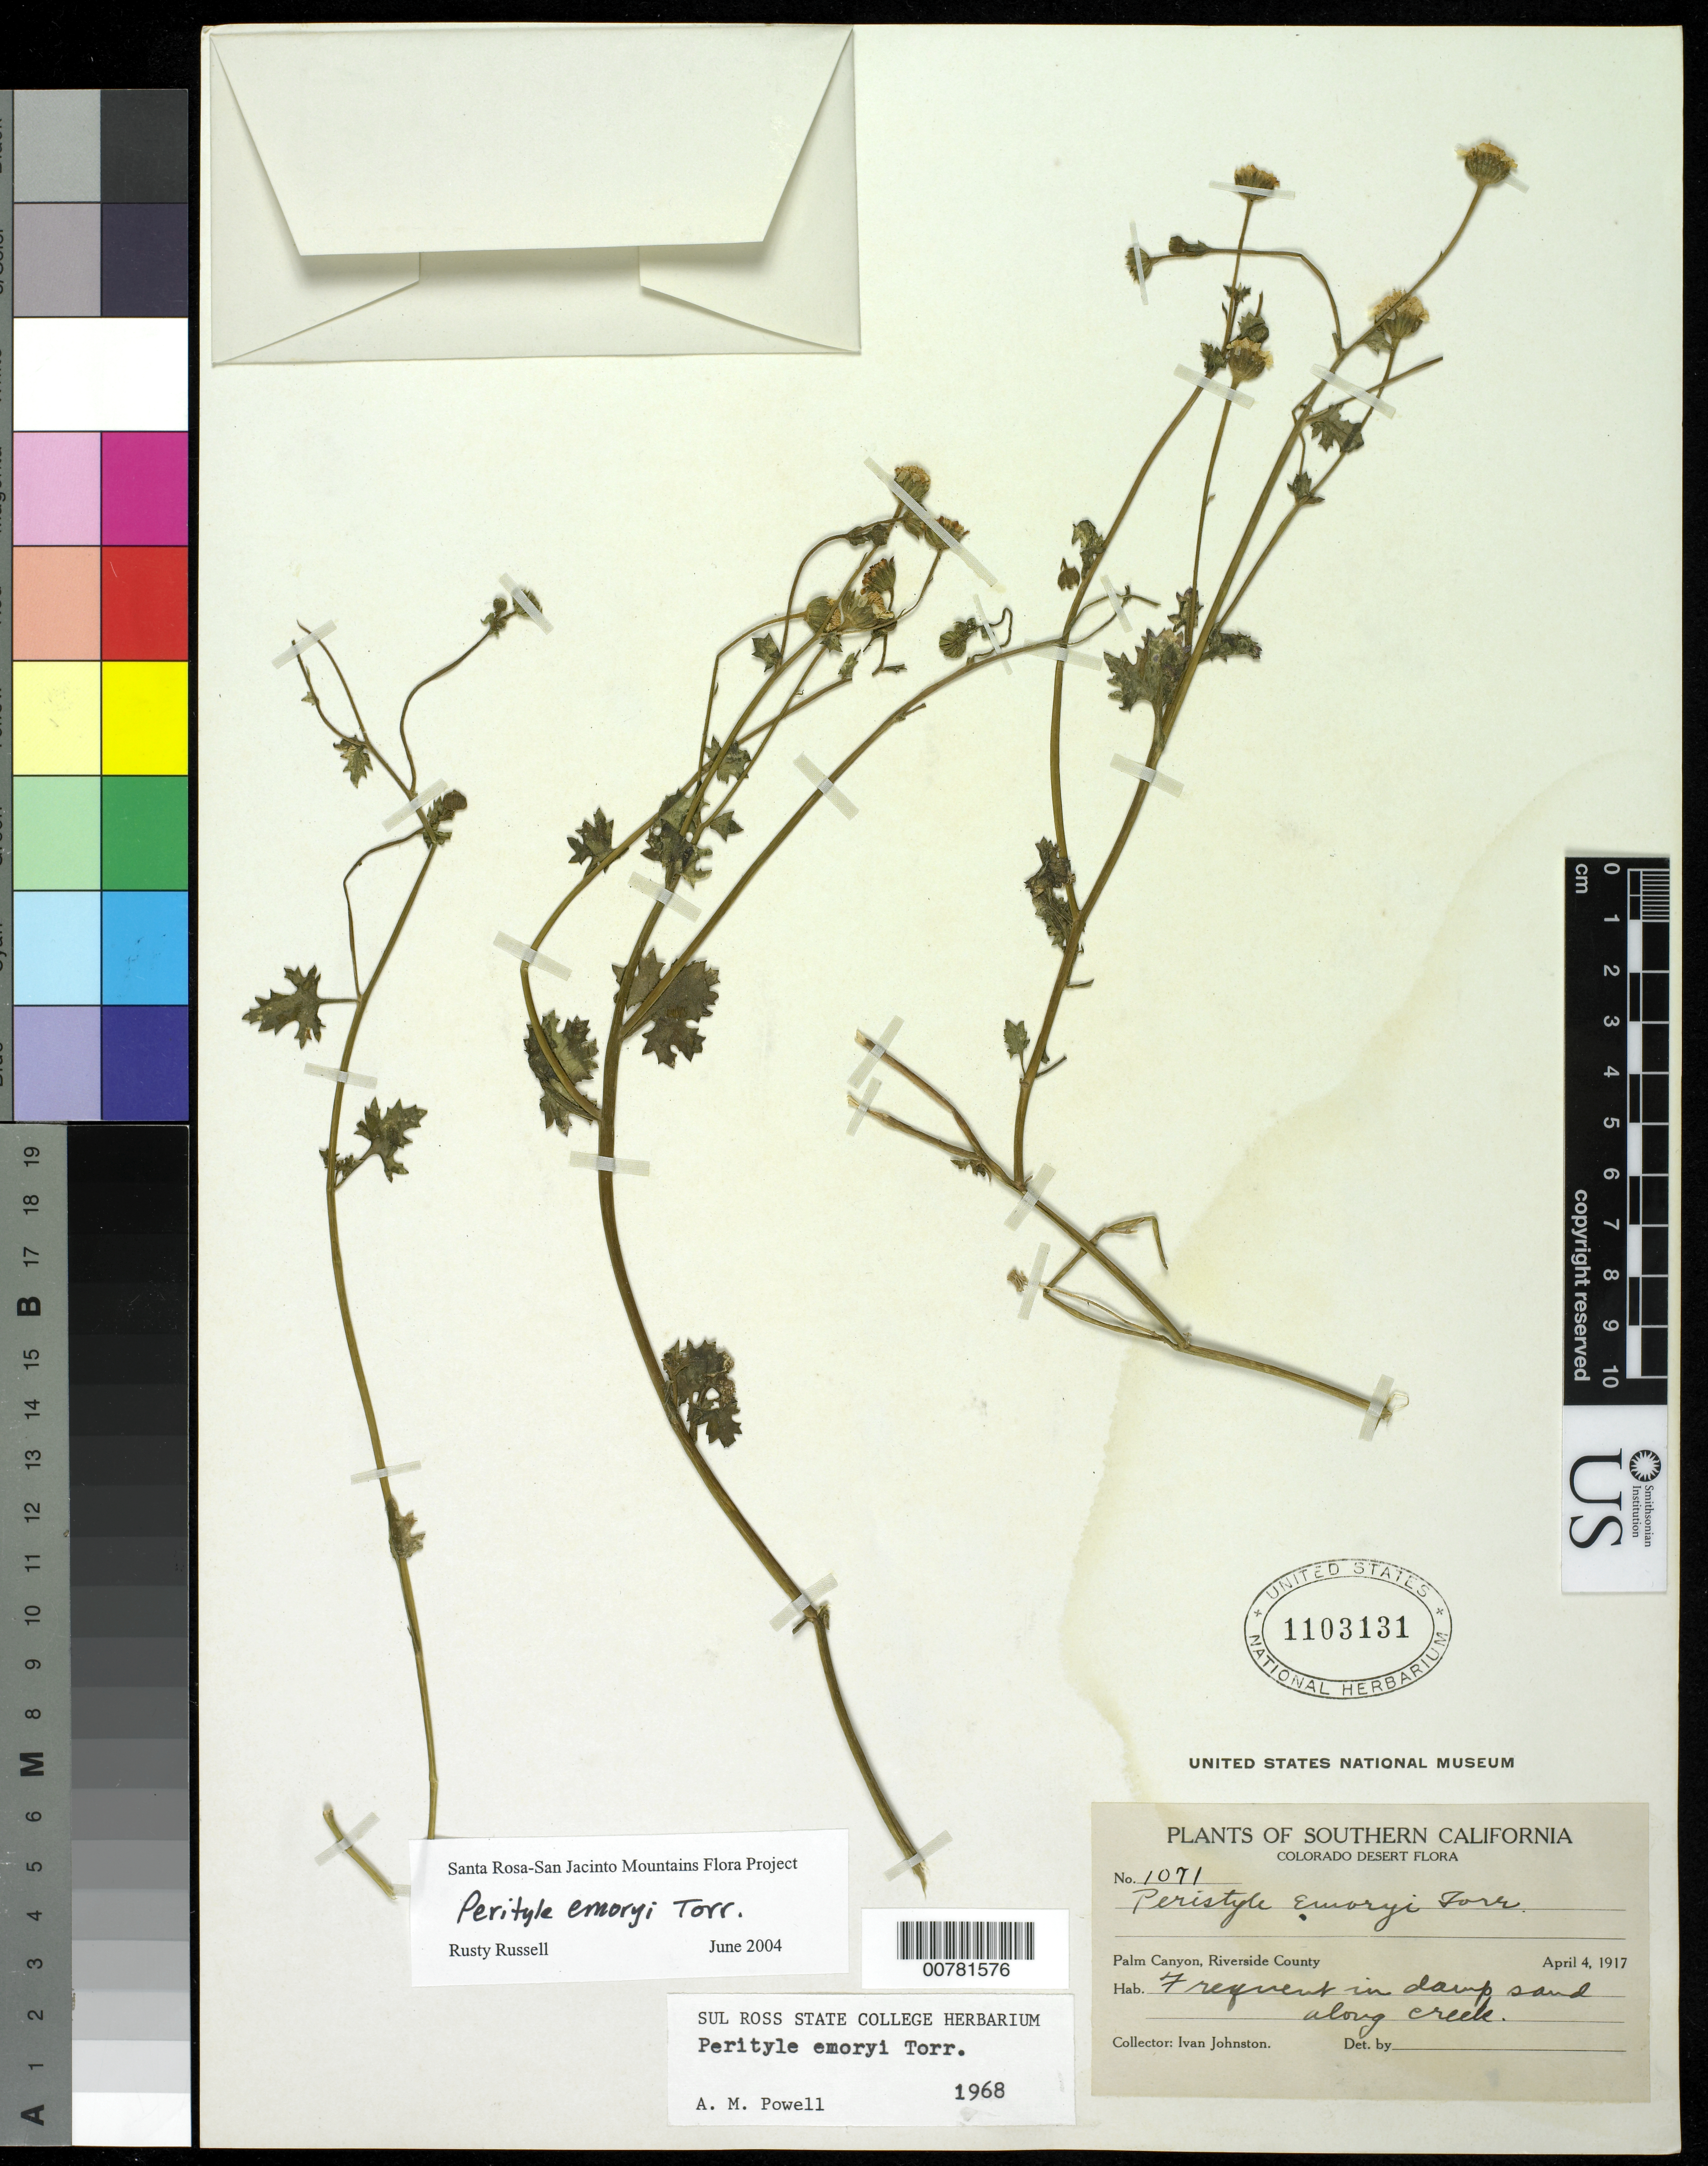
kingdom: Plantae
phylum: Tracheophyta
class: Magnoliopsida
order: Asterales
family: Asteraceae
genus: Perityle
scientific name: Perityle emoryi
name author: Torr.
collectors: I.M. Johnston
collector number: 1071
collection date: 1917-04-04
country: United States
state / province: California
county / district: Riverside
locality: Southern California. Colorado Desert Flora. Palm Canyon, Riverside County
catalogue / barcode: US 1103131